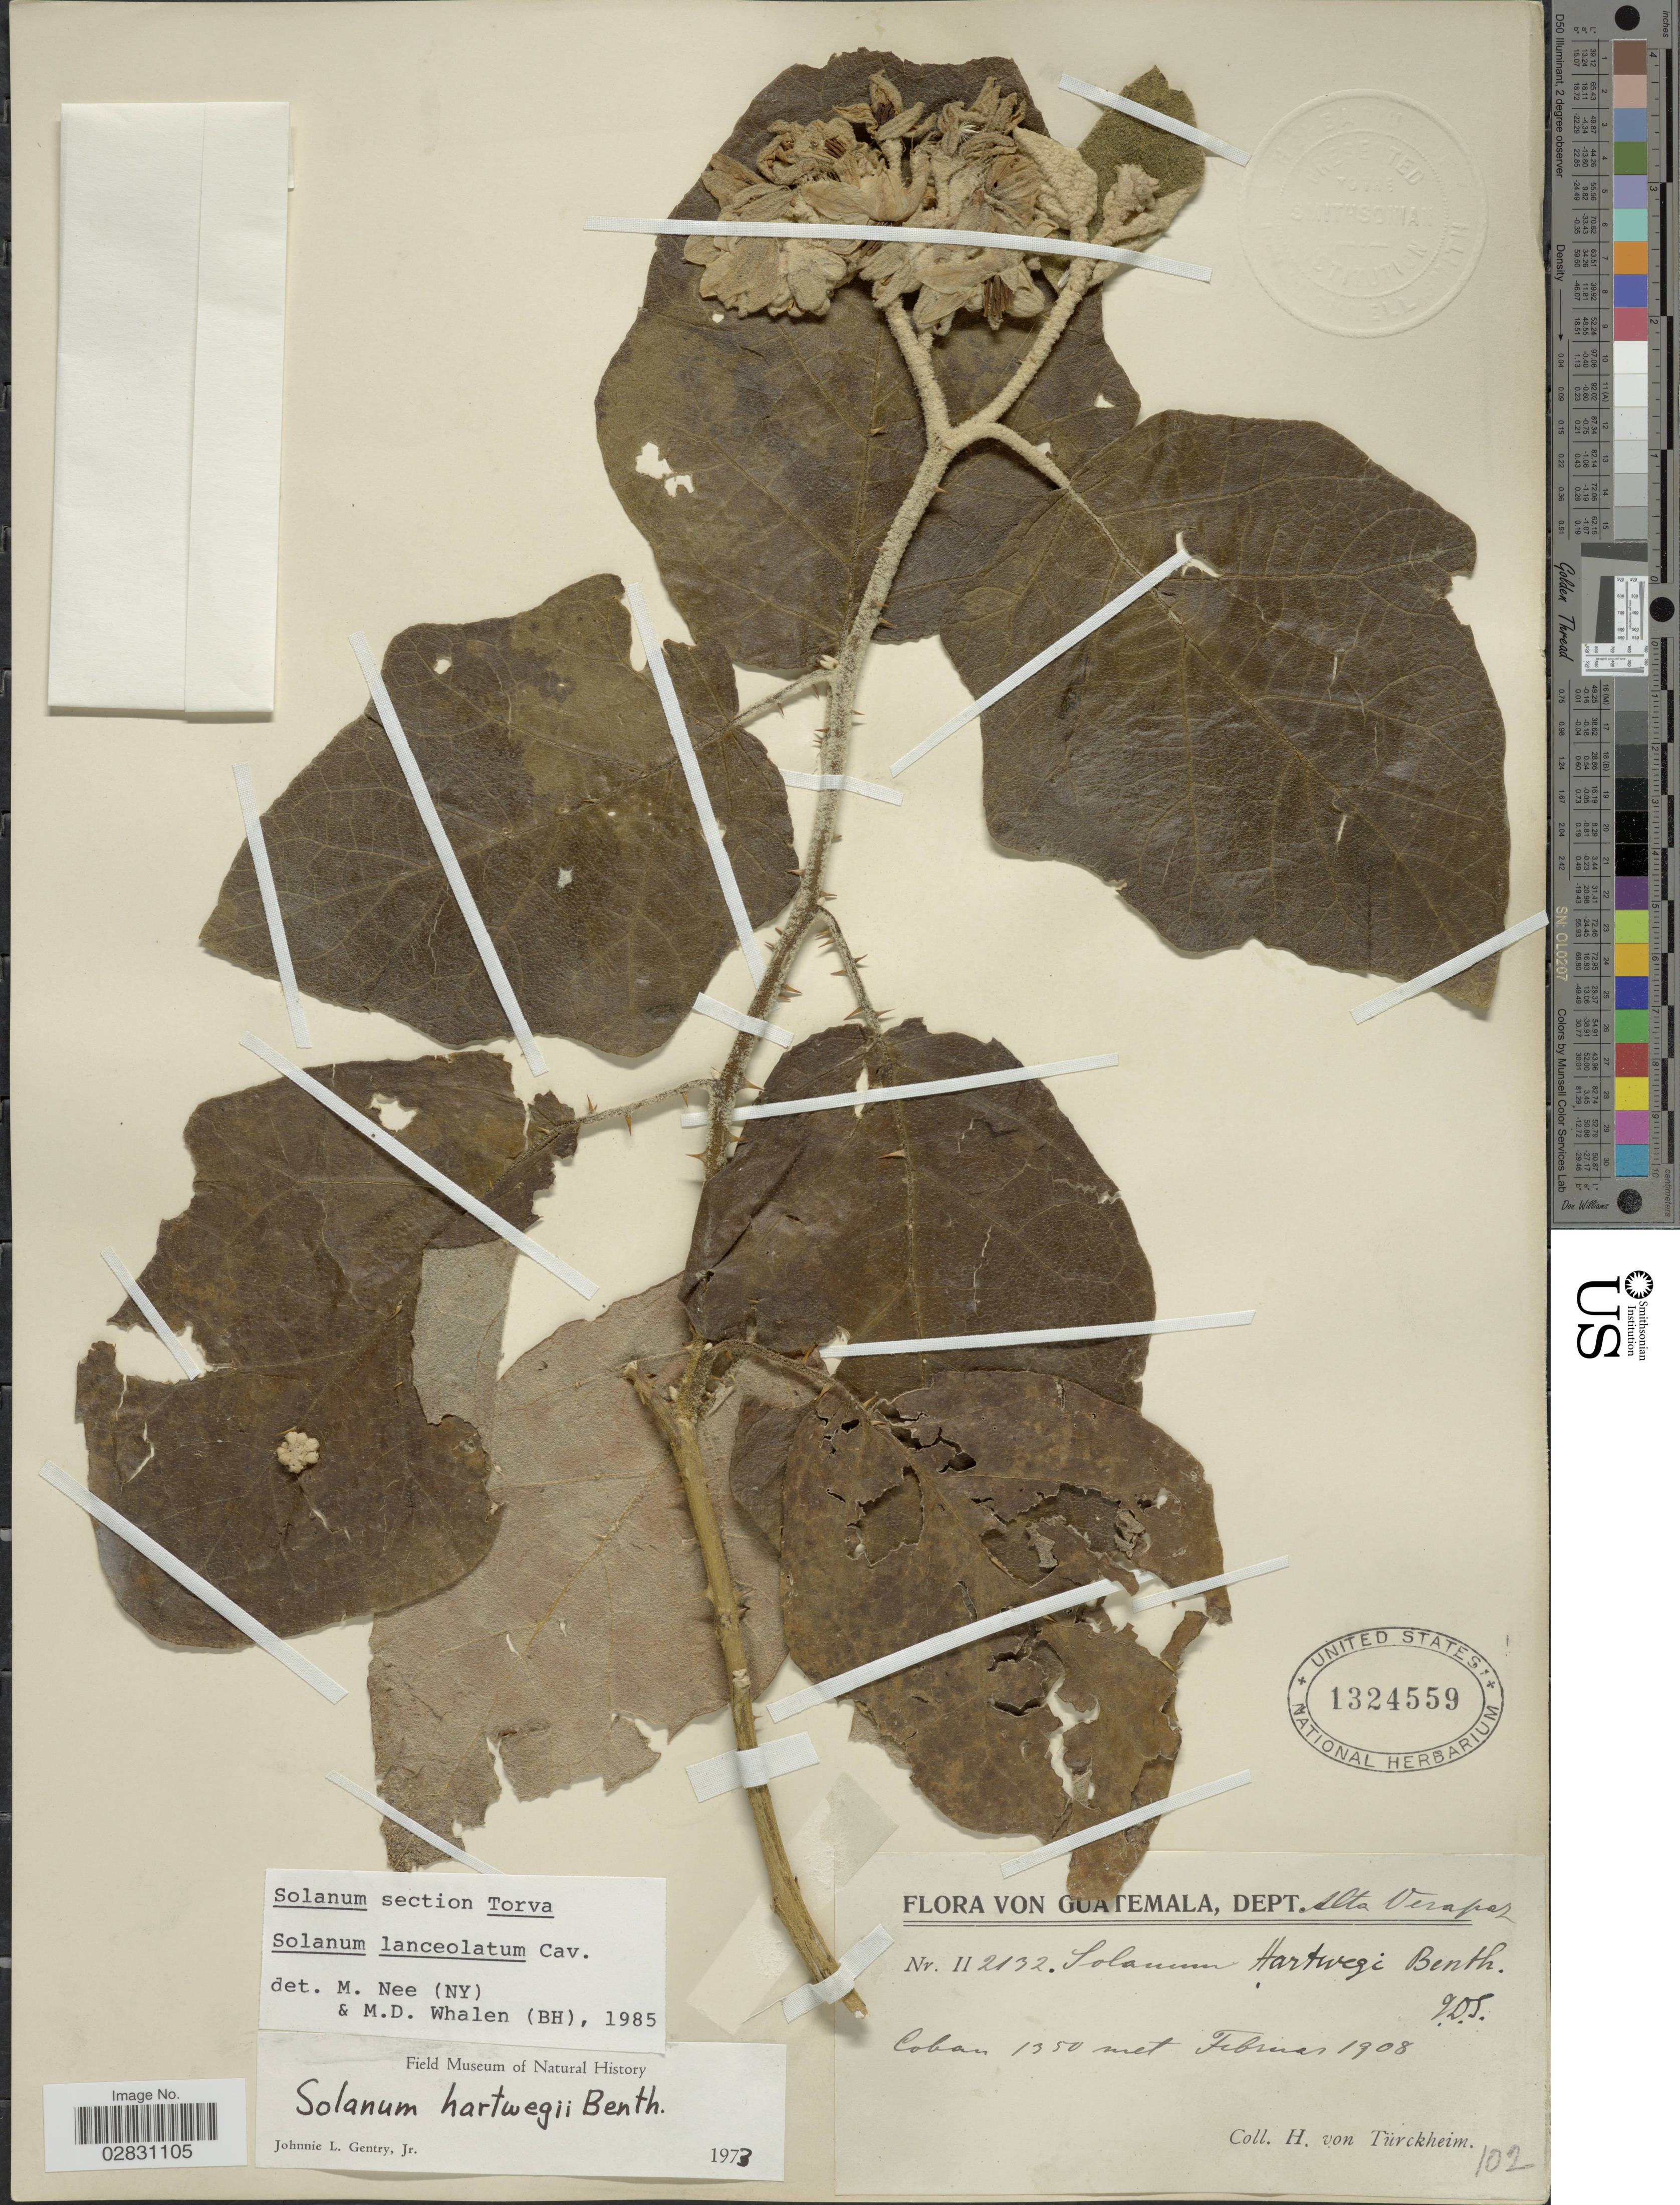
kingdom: Plantae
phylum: Tracheophyta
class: Magnoliopsida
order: Solanales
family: Solanaceae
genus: Solanum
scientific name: Solanum lanceolatum Berthault, nom. illeg.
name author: Berthault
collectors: H. von Türckheim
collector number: II2132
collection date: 1908-02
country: Guatemala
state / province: Alta Verapaz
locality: Dept. Alta Verapaz, Coban.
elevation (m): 1350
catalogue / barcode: US 1324559